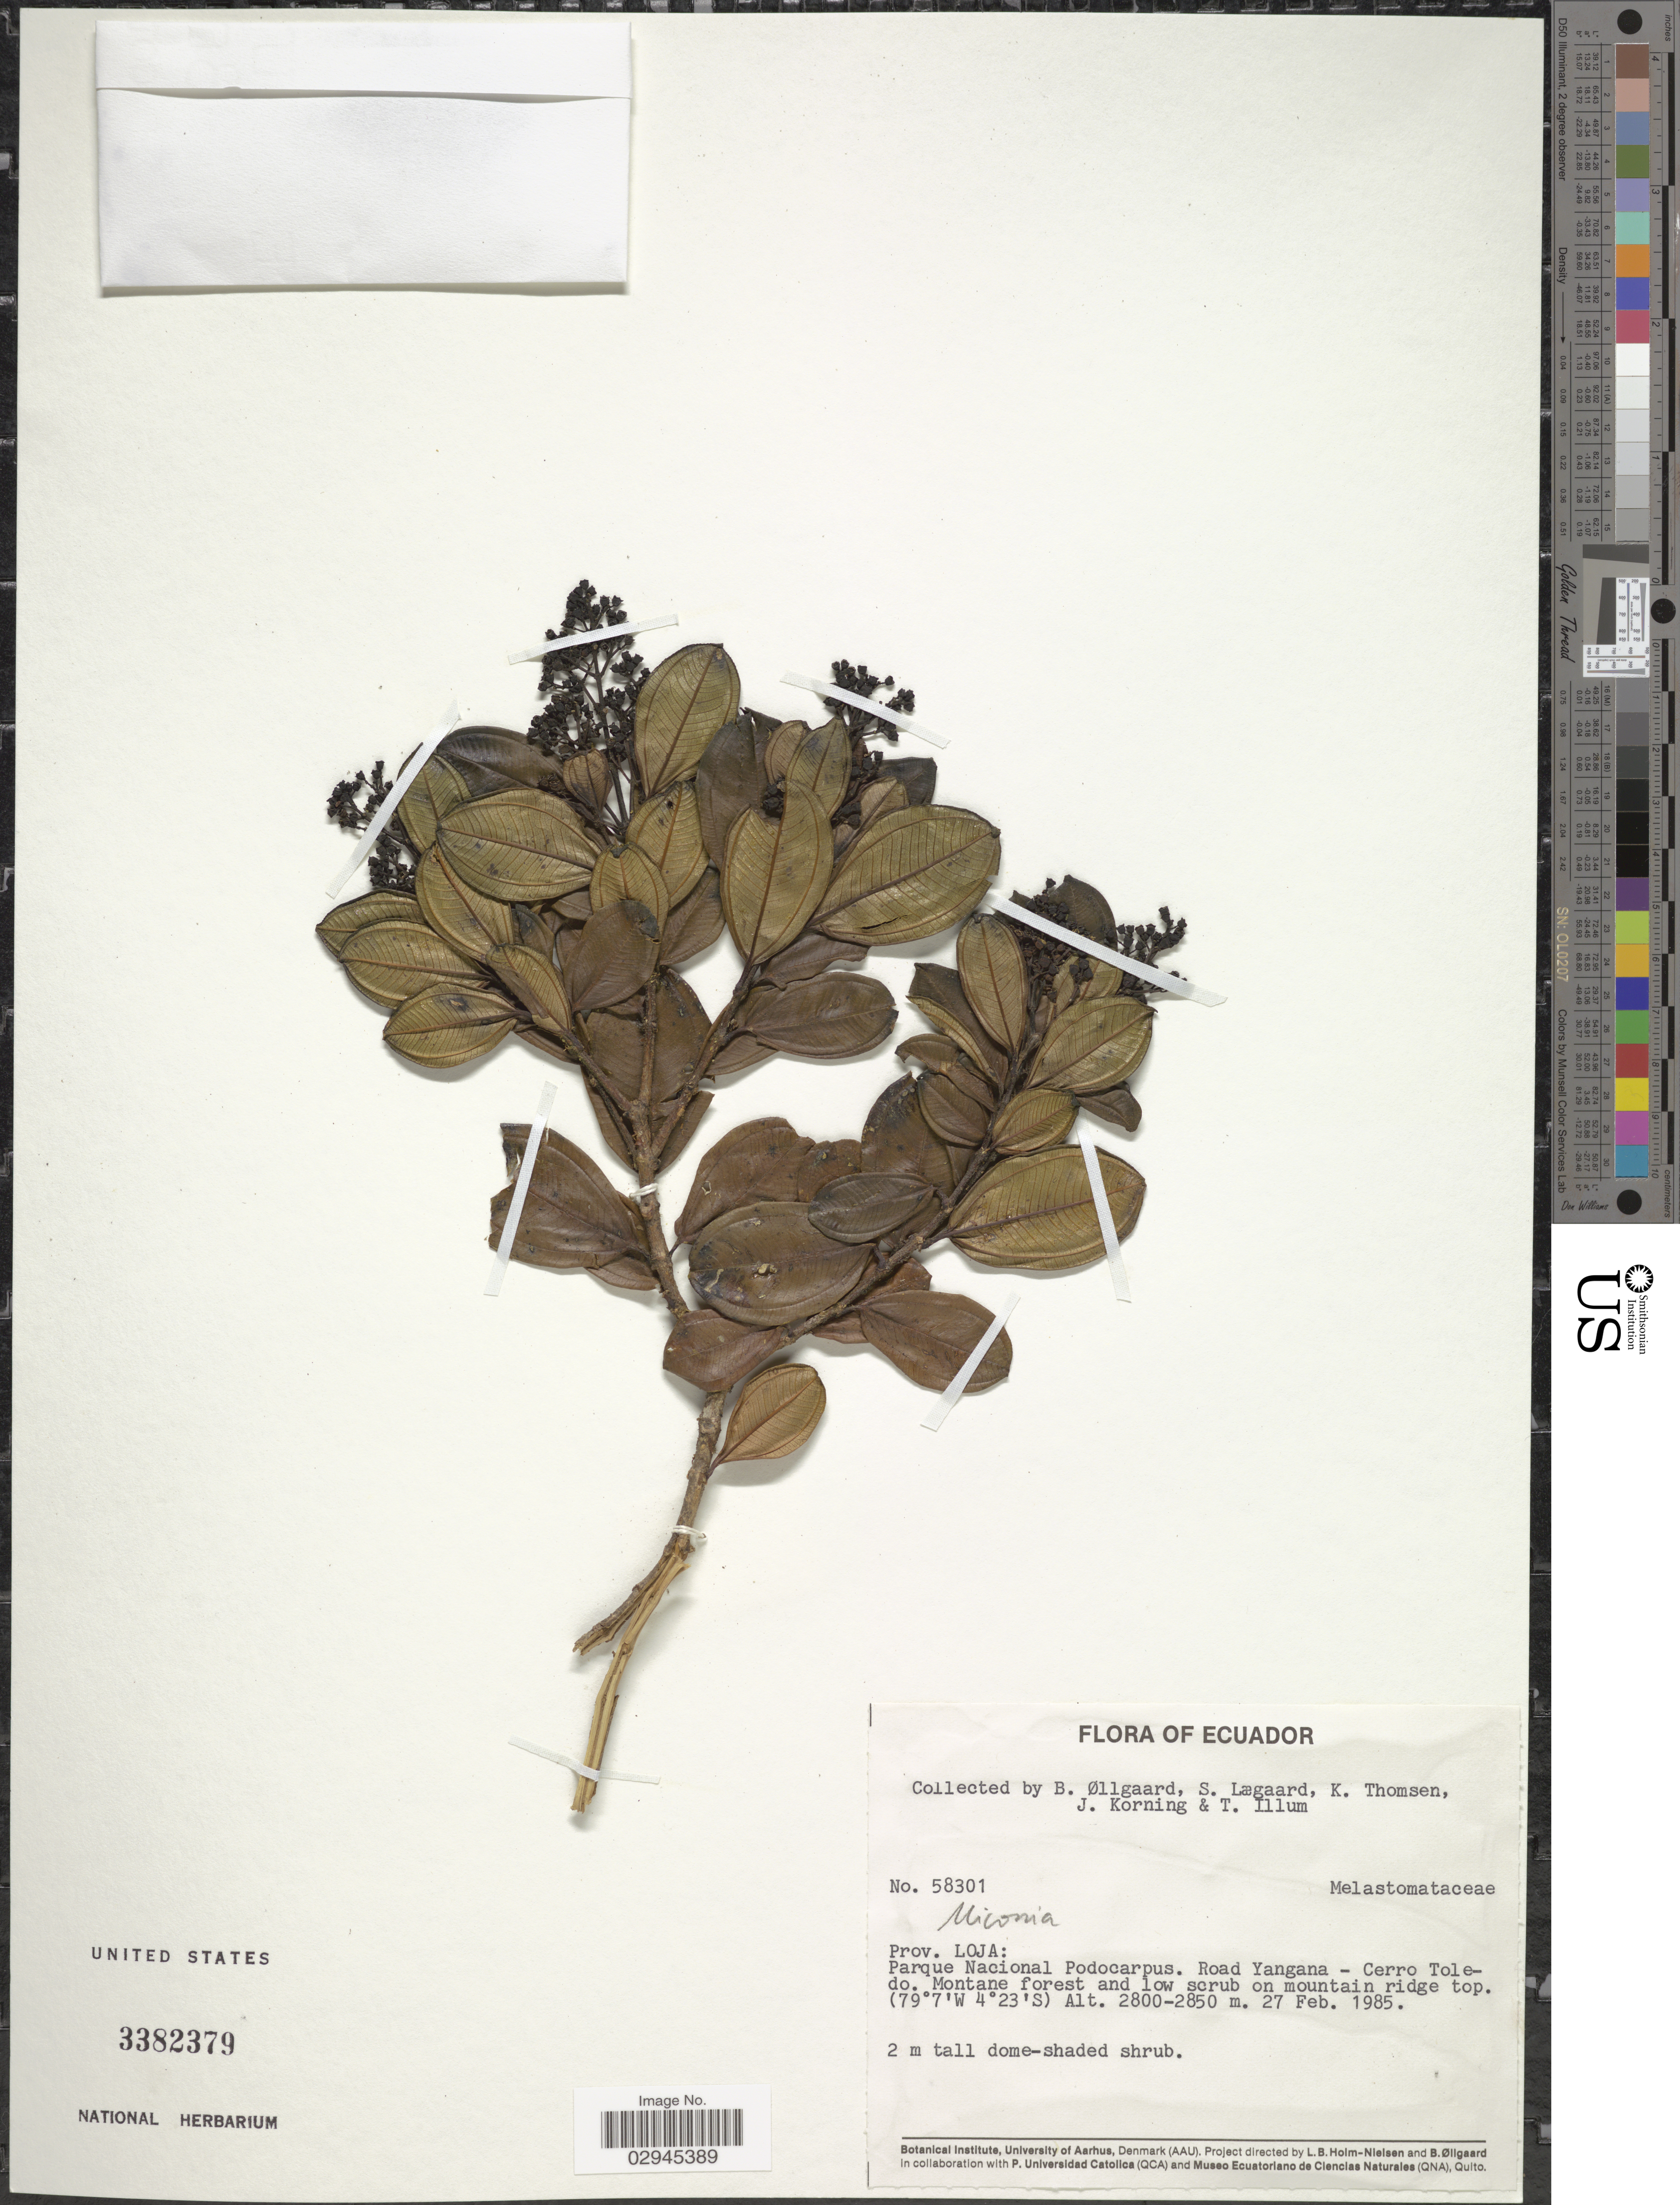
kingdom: Plantae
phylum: Tracheophyta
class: Magnoliopsida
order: Myrtales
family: Melastomataceae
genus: Miconia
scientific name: Miconia sp.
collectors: B. Øllgaard, S. Lægaard, K. Thomsen, J. Korning & T. Illum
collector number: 58301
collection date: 1985-02-27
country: Ecuador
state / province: Loja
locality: Parque Nacional Podocarpus. Road Yangana - Cerro Toledo. Montane forest and low shrub on mountain ridge top.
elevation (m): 2800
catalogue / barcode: US 3382379